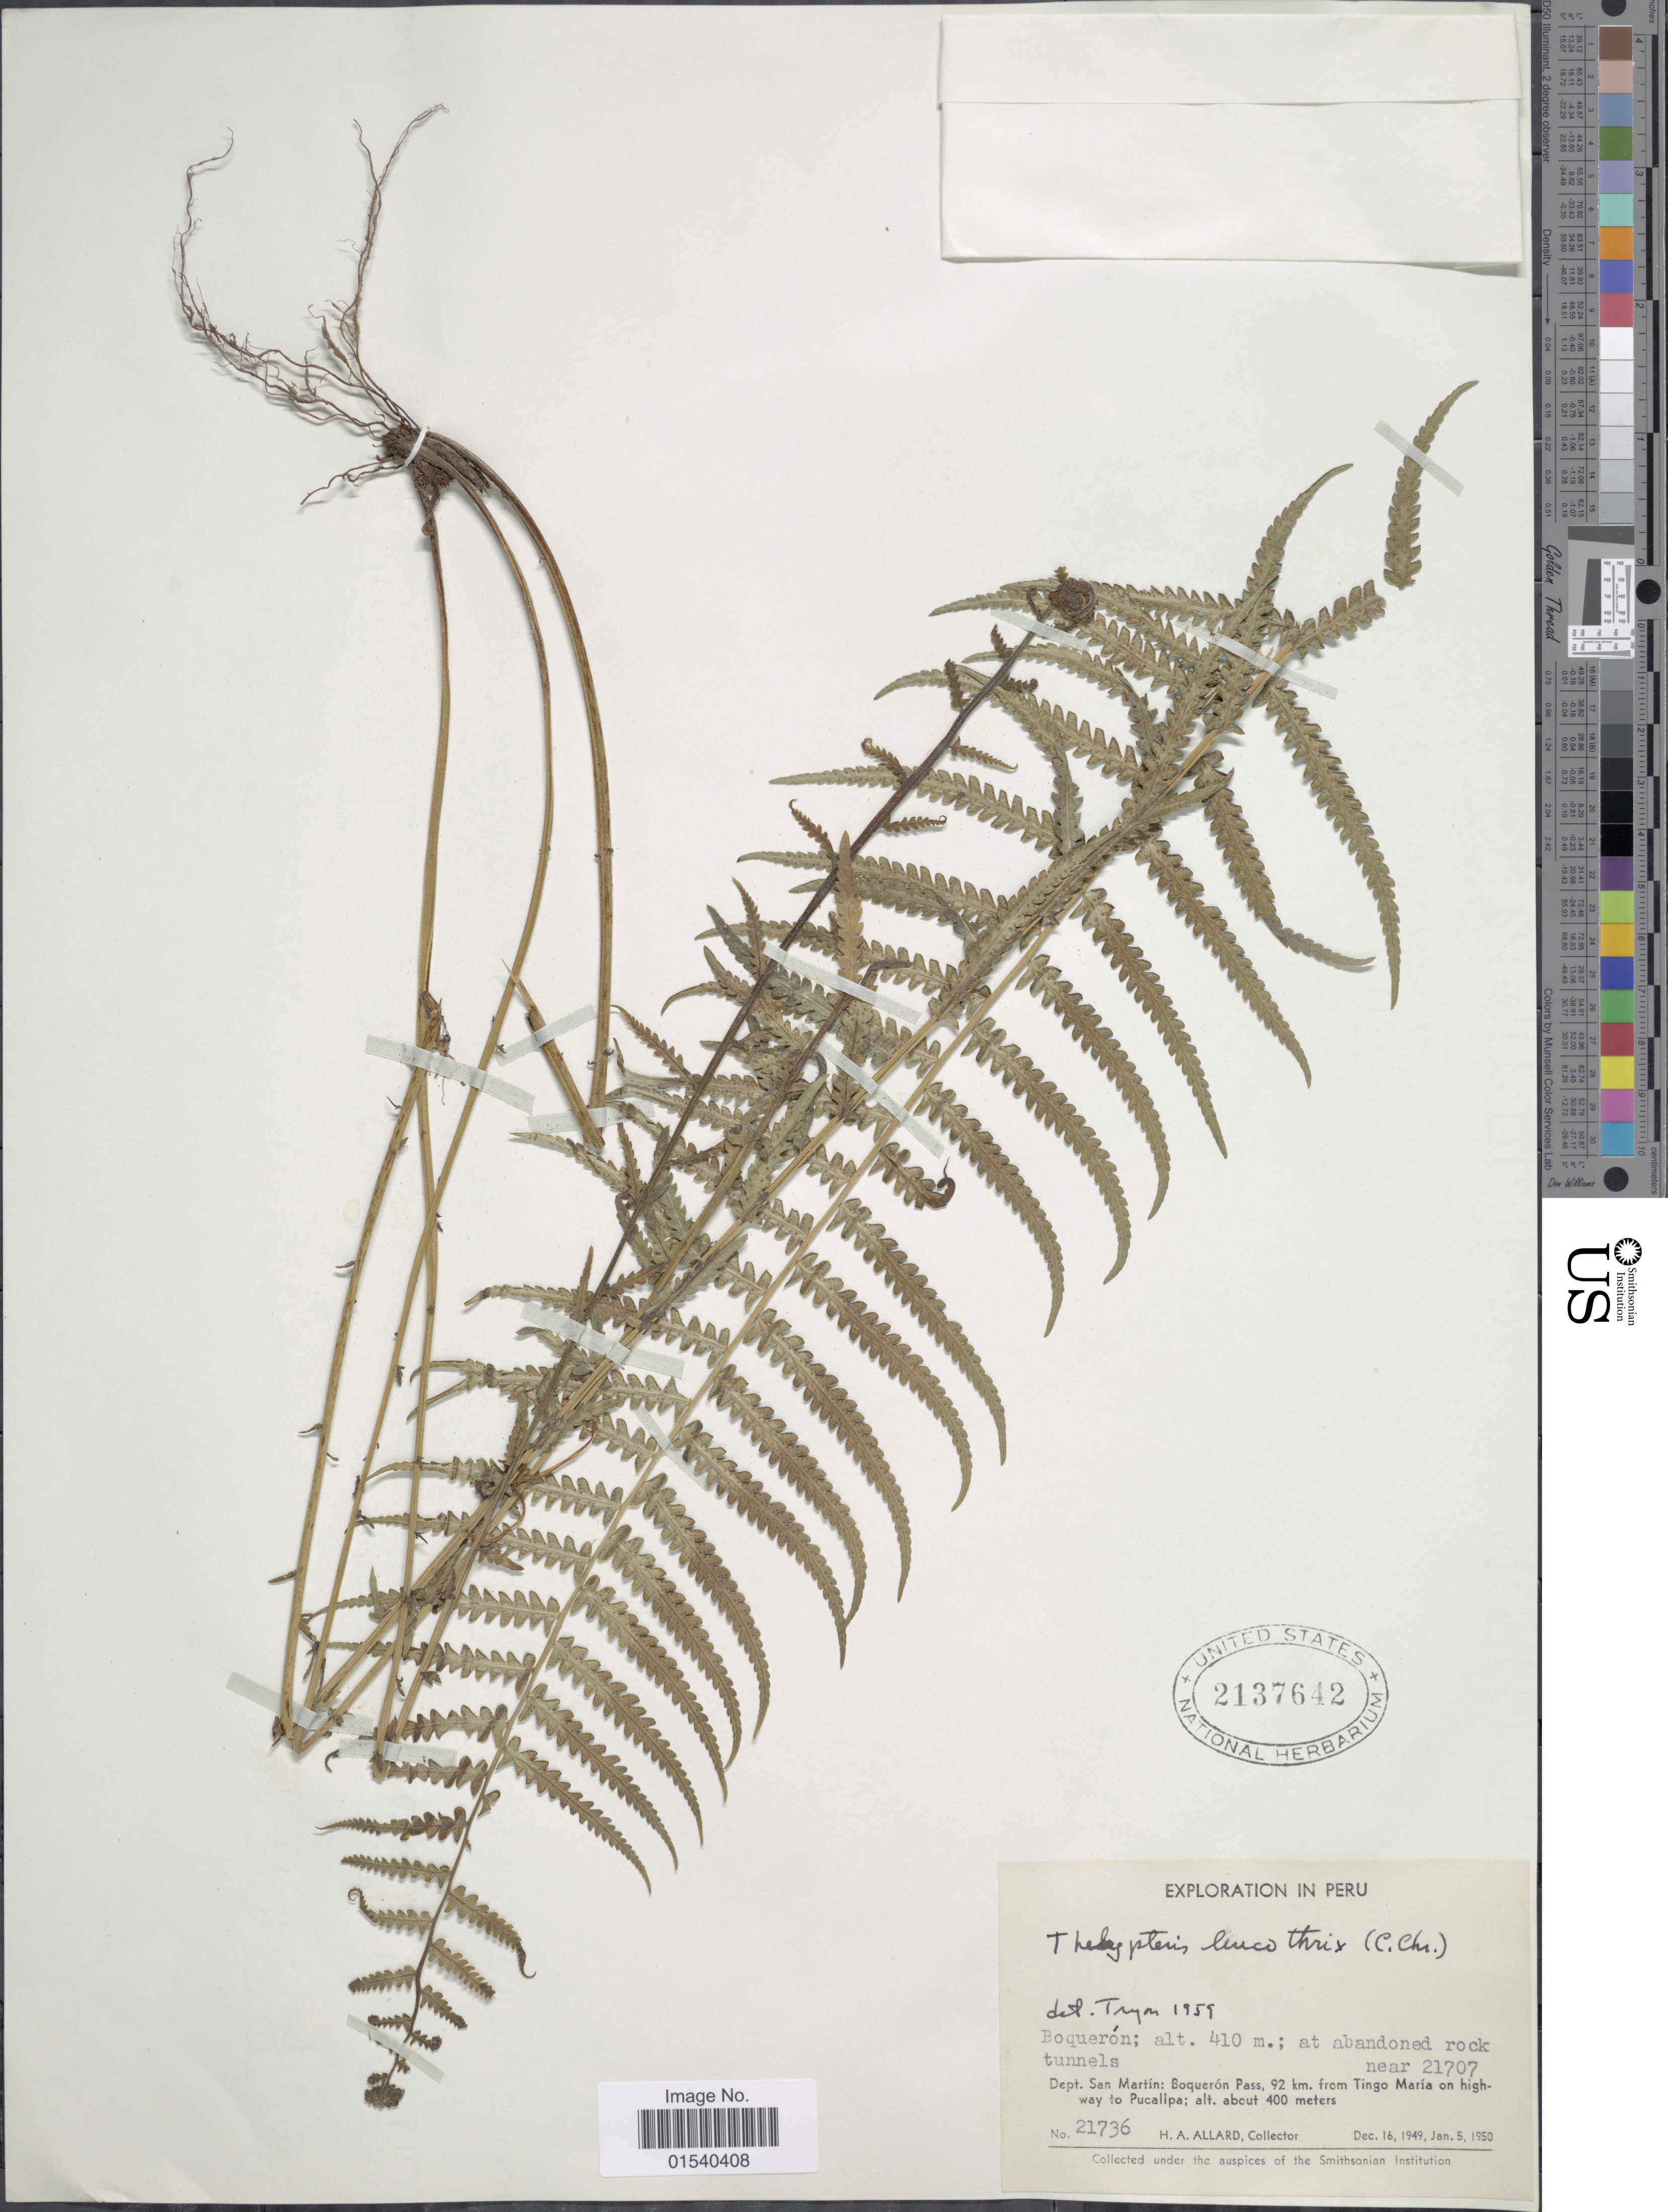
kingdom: Plantae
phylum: Tracheophyta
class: Polypodiopsida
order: Polypodiales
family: Thelypteridaceae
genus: Amauropelta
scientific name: Amauropelta opposita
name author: (Vahl) Pic. Serm.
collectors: H. A. Allard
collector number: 21736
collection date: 1949-12-16/1950-01-05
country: Peru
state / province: San Martín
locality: Boqueron, Dept San Martín: Boquerón Pass, 92 km. from Tingo María on highway to Pucallpa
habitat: at abandoned rock tunnels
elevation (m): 400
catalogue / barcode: US 2137642